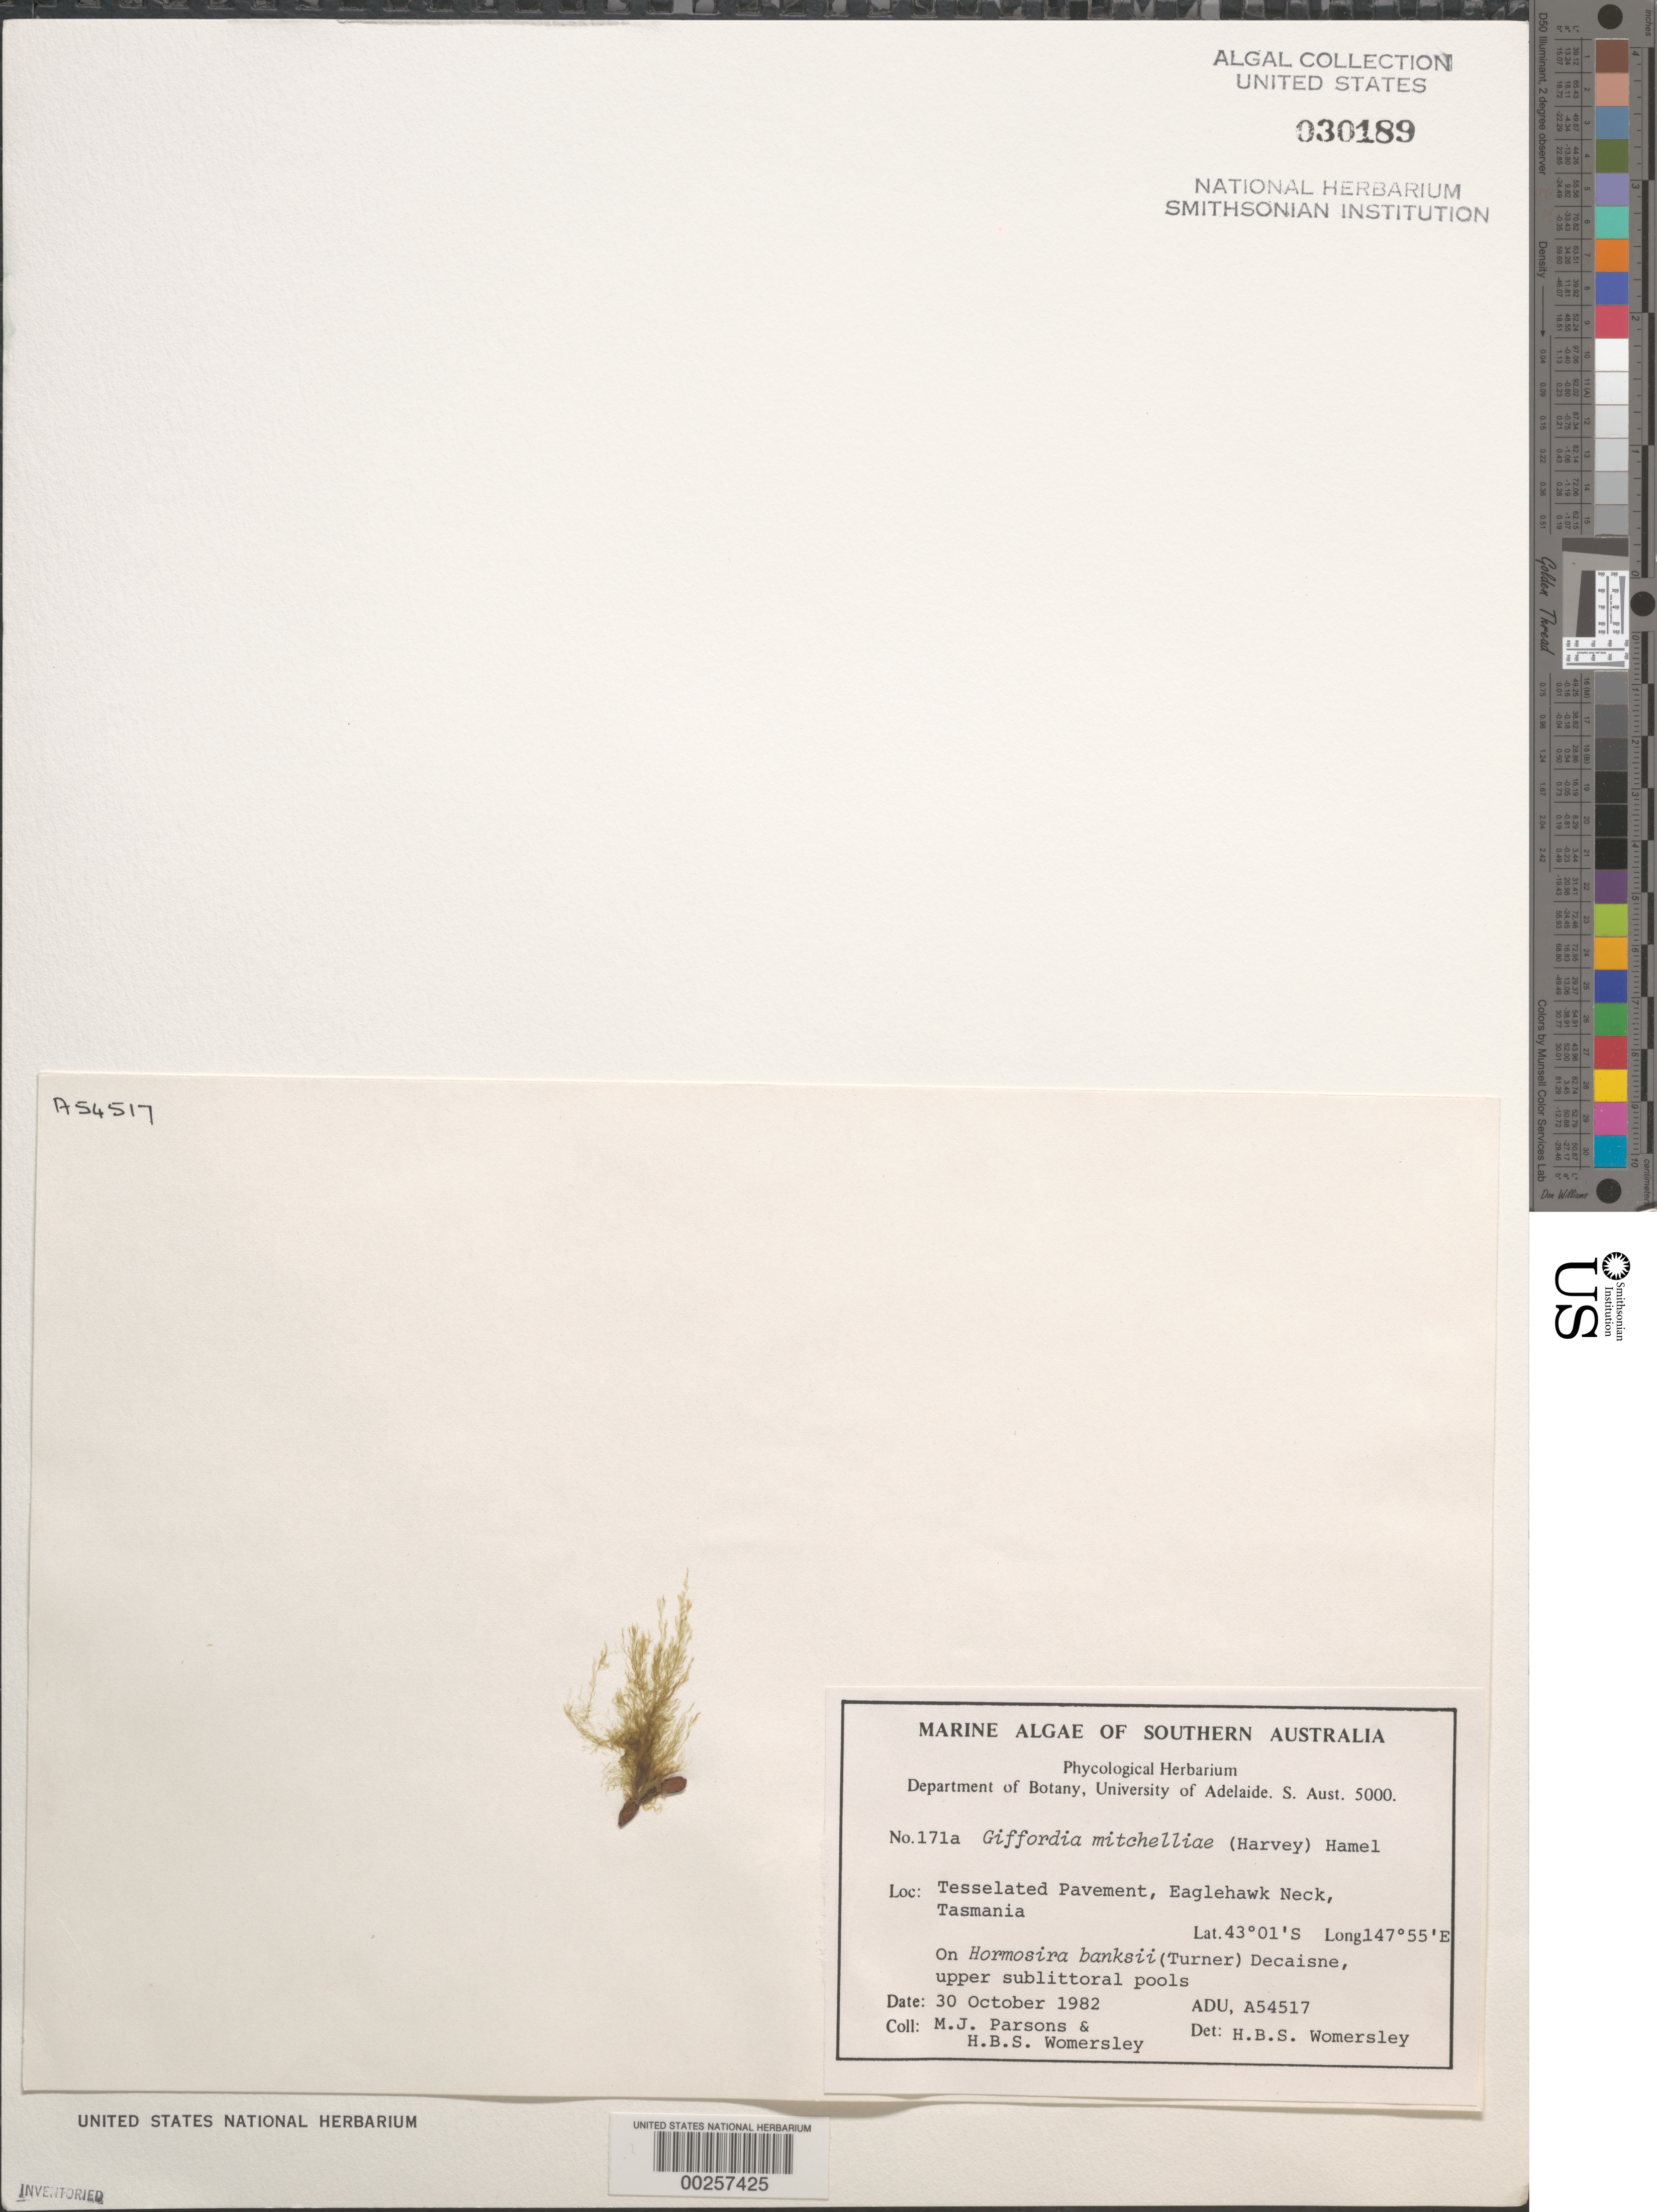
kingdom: Chromista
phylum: Ochrophyta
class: Phaeophyceae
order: Ectocarpales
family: Acinetosporaceae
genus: Feldmannia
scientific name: Feldmannia mitchelliae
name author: (Harv.) H.-S. Kim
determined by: Algae name updating Project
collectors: M. Parsons & H. B. S. Womersley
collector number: ADU A54517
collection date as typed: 30 Oct 1982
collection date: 1982-10-30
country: Australia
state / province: Tasmania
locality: Eagle hawk neck, tessellated pavement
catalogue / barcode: US 30189